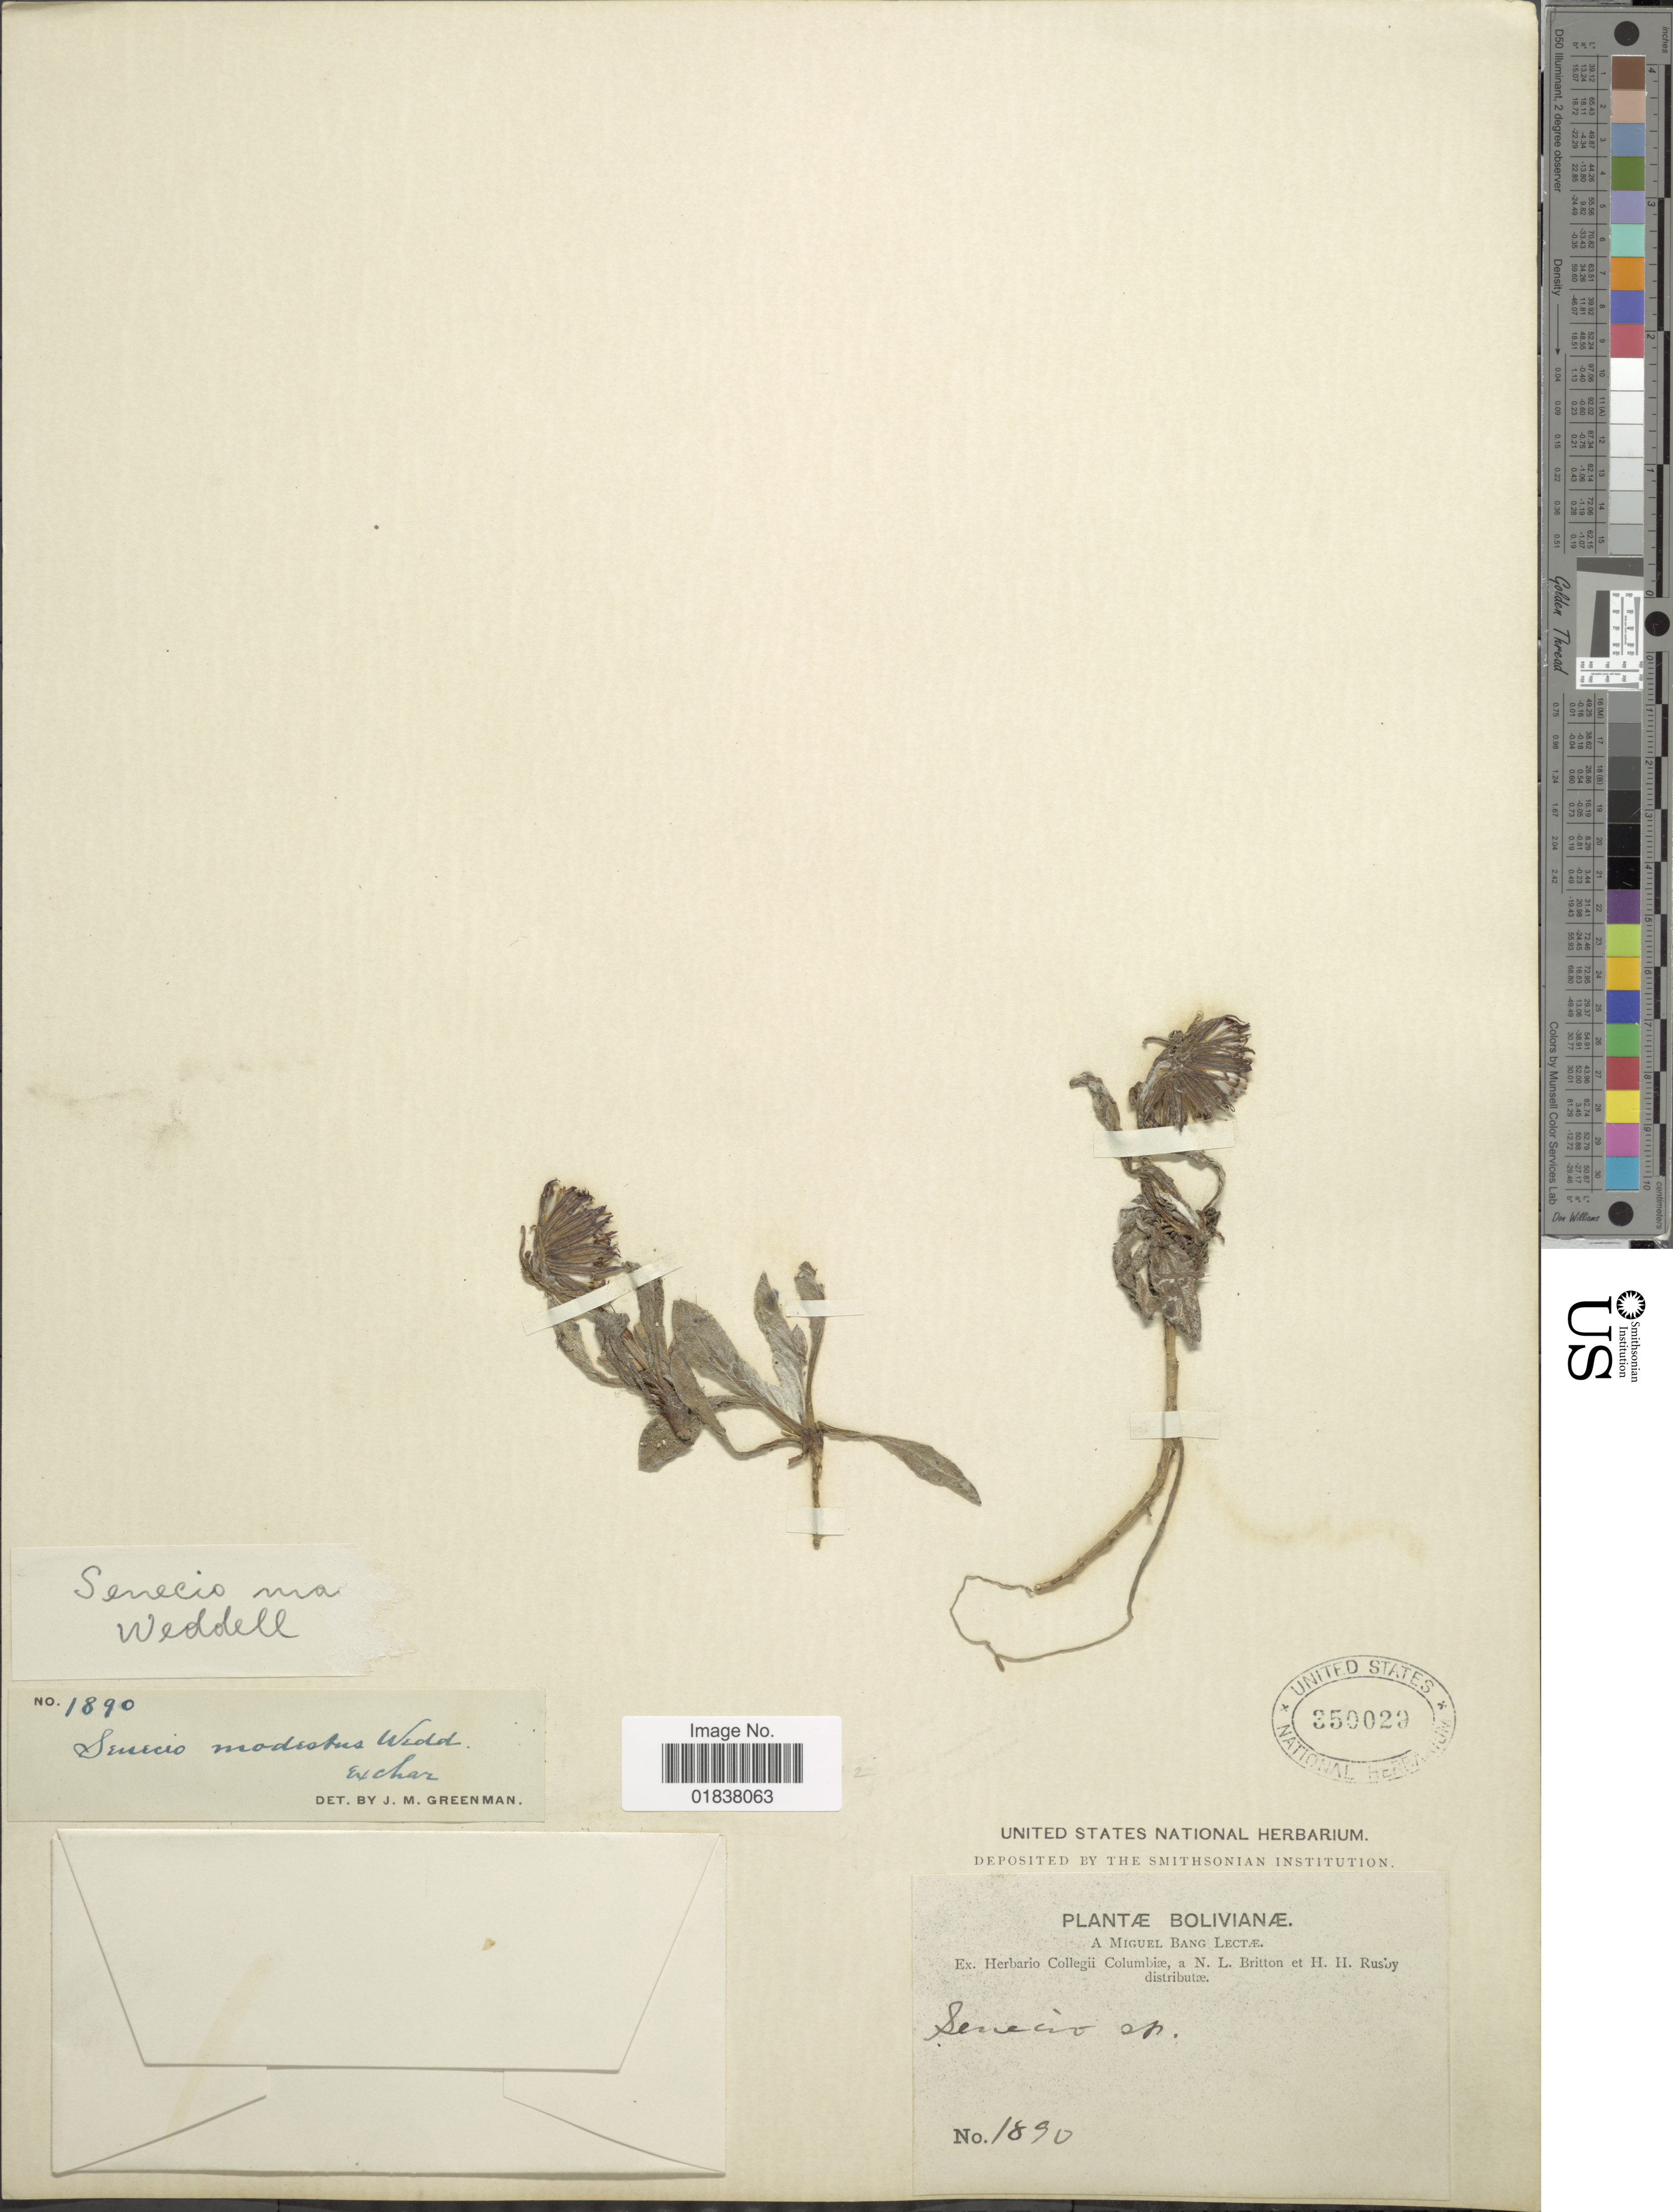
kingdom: Plantae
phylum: Tracheophyta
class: Magnoliopsida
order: Asterales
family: Asteraceae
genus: Senecio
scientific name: Senecio candollei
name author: Wedd.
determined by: Salomon, Luciana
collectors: M. Bang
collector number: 1890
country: Bolivia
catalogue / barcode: US 350029